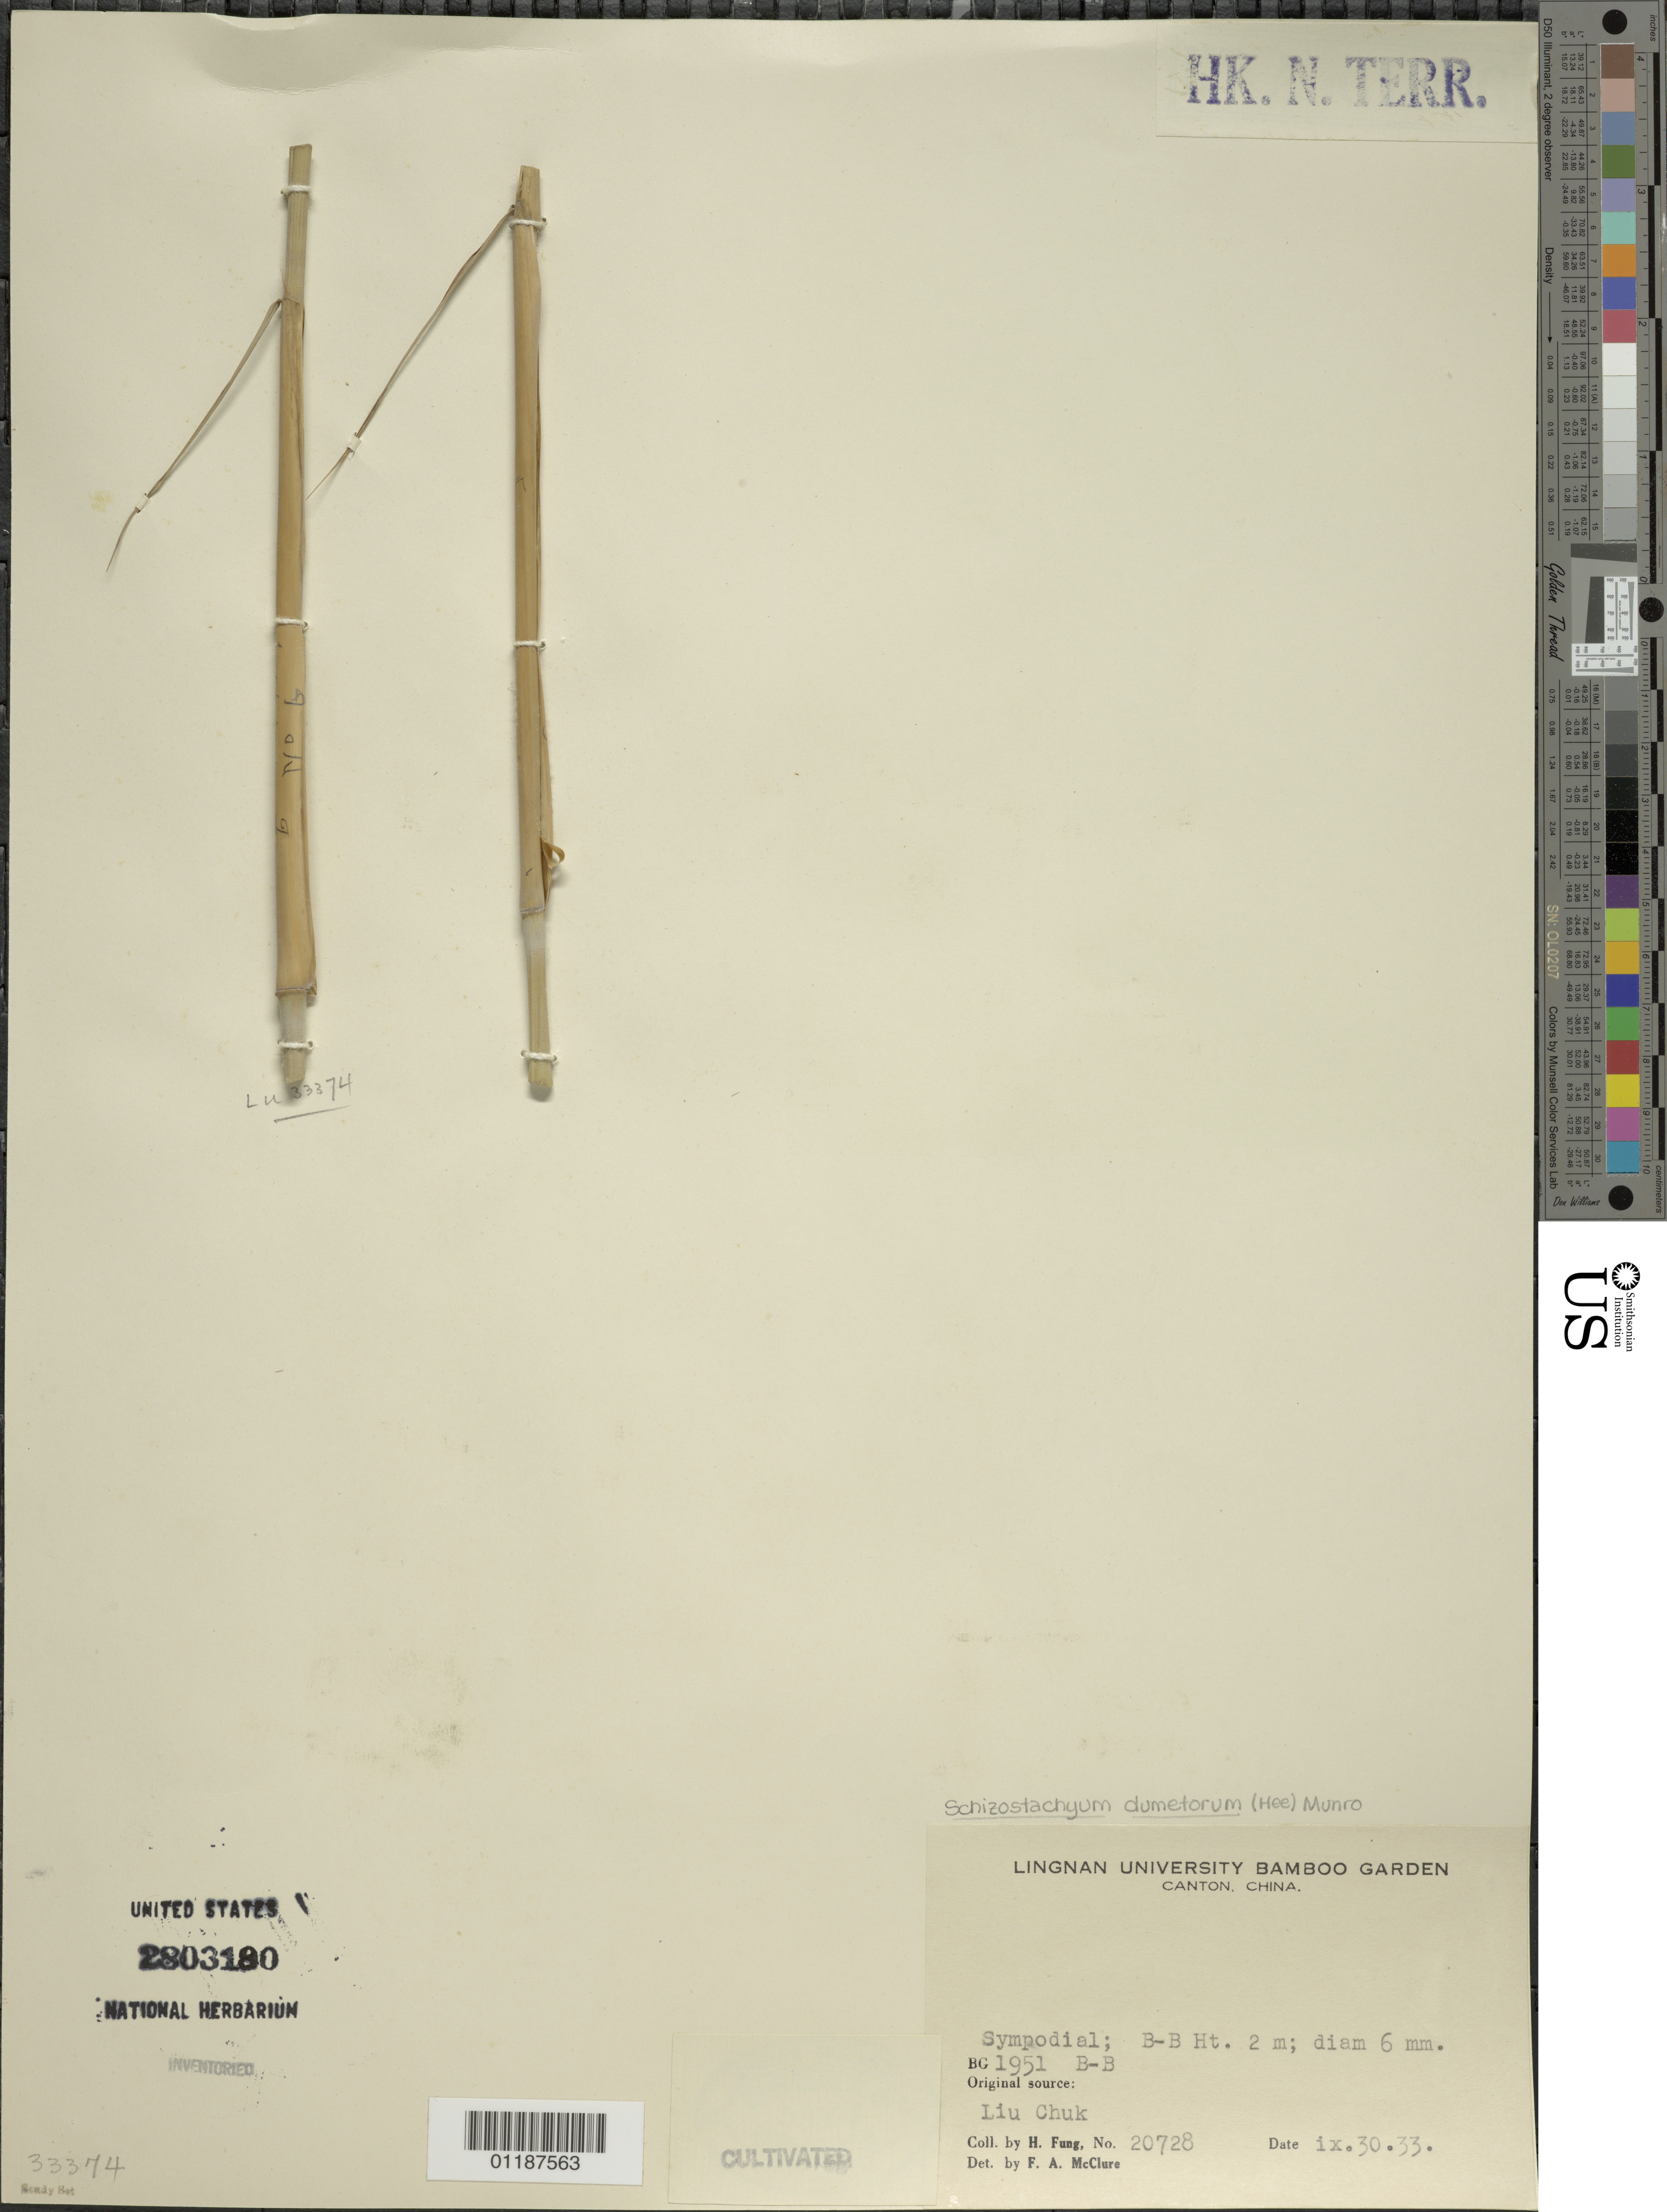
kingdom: Plantae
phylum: Tracheophyta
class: Liliopsida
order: Poales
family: Poaceae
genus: Schizostachyum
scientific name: Schizostachyum dumetorum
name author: (Hance) Munro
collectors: H. L. Fung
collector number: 20728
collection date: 1933-09-09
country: China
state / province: Guangdong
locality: Lingnan University Bamboo Garden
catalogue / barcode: US 2803180